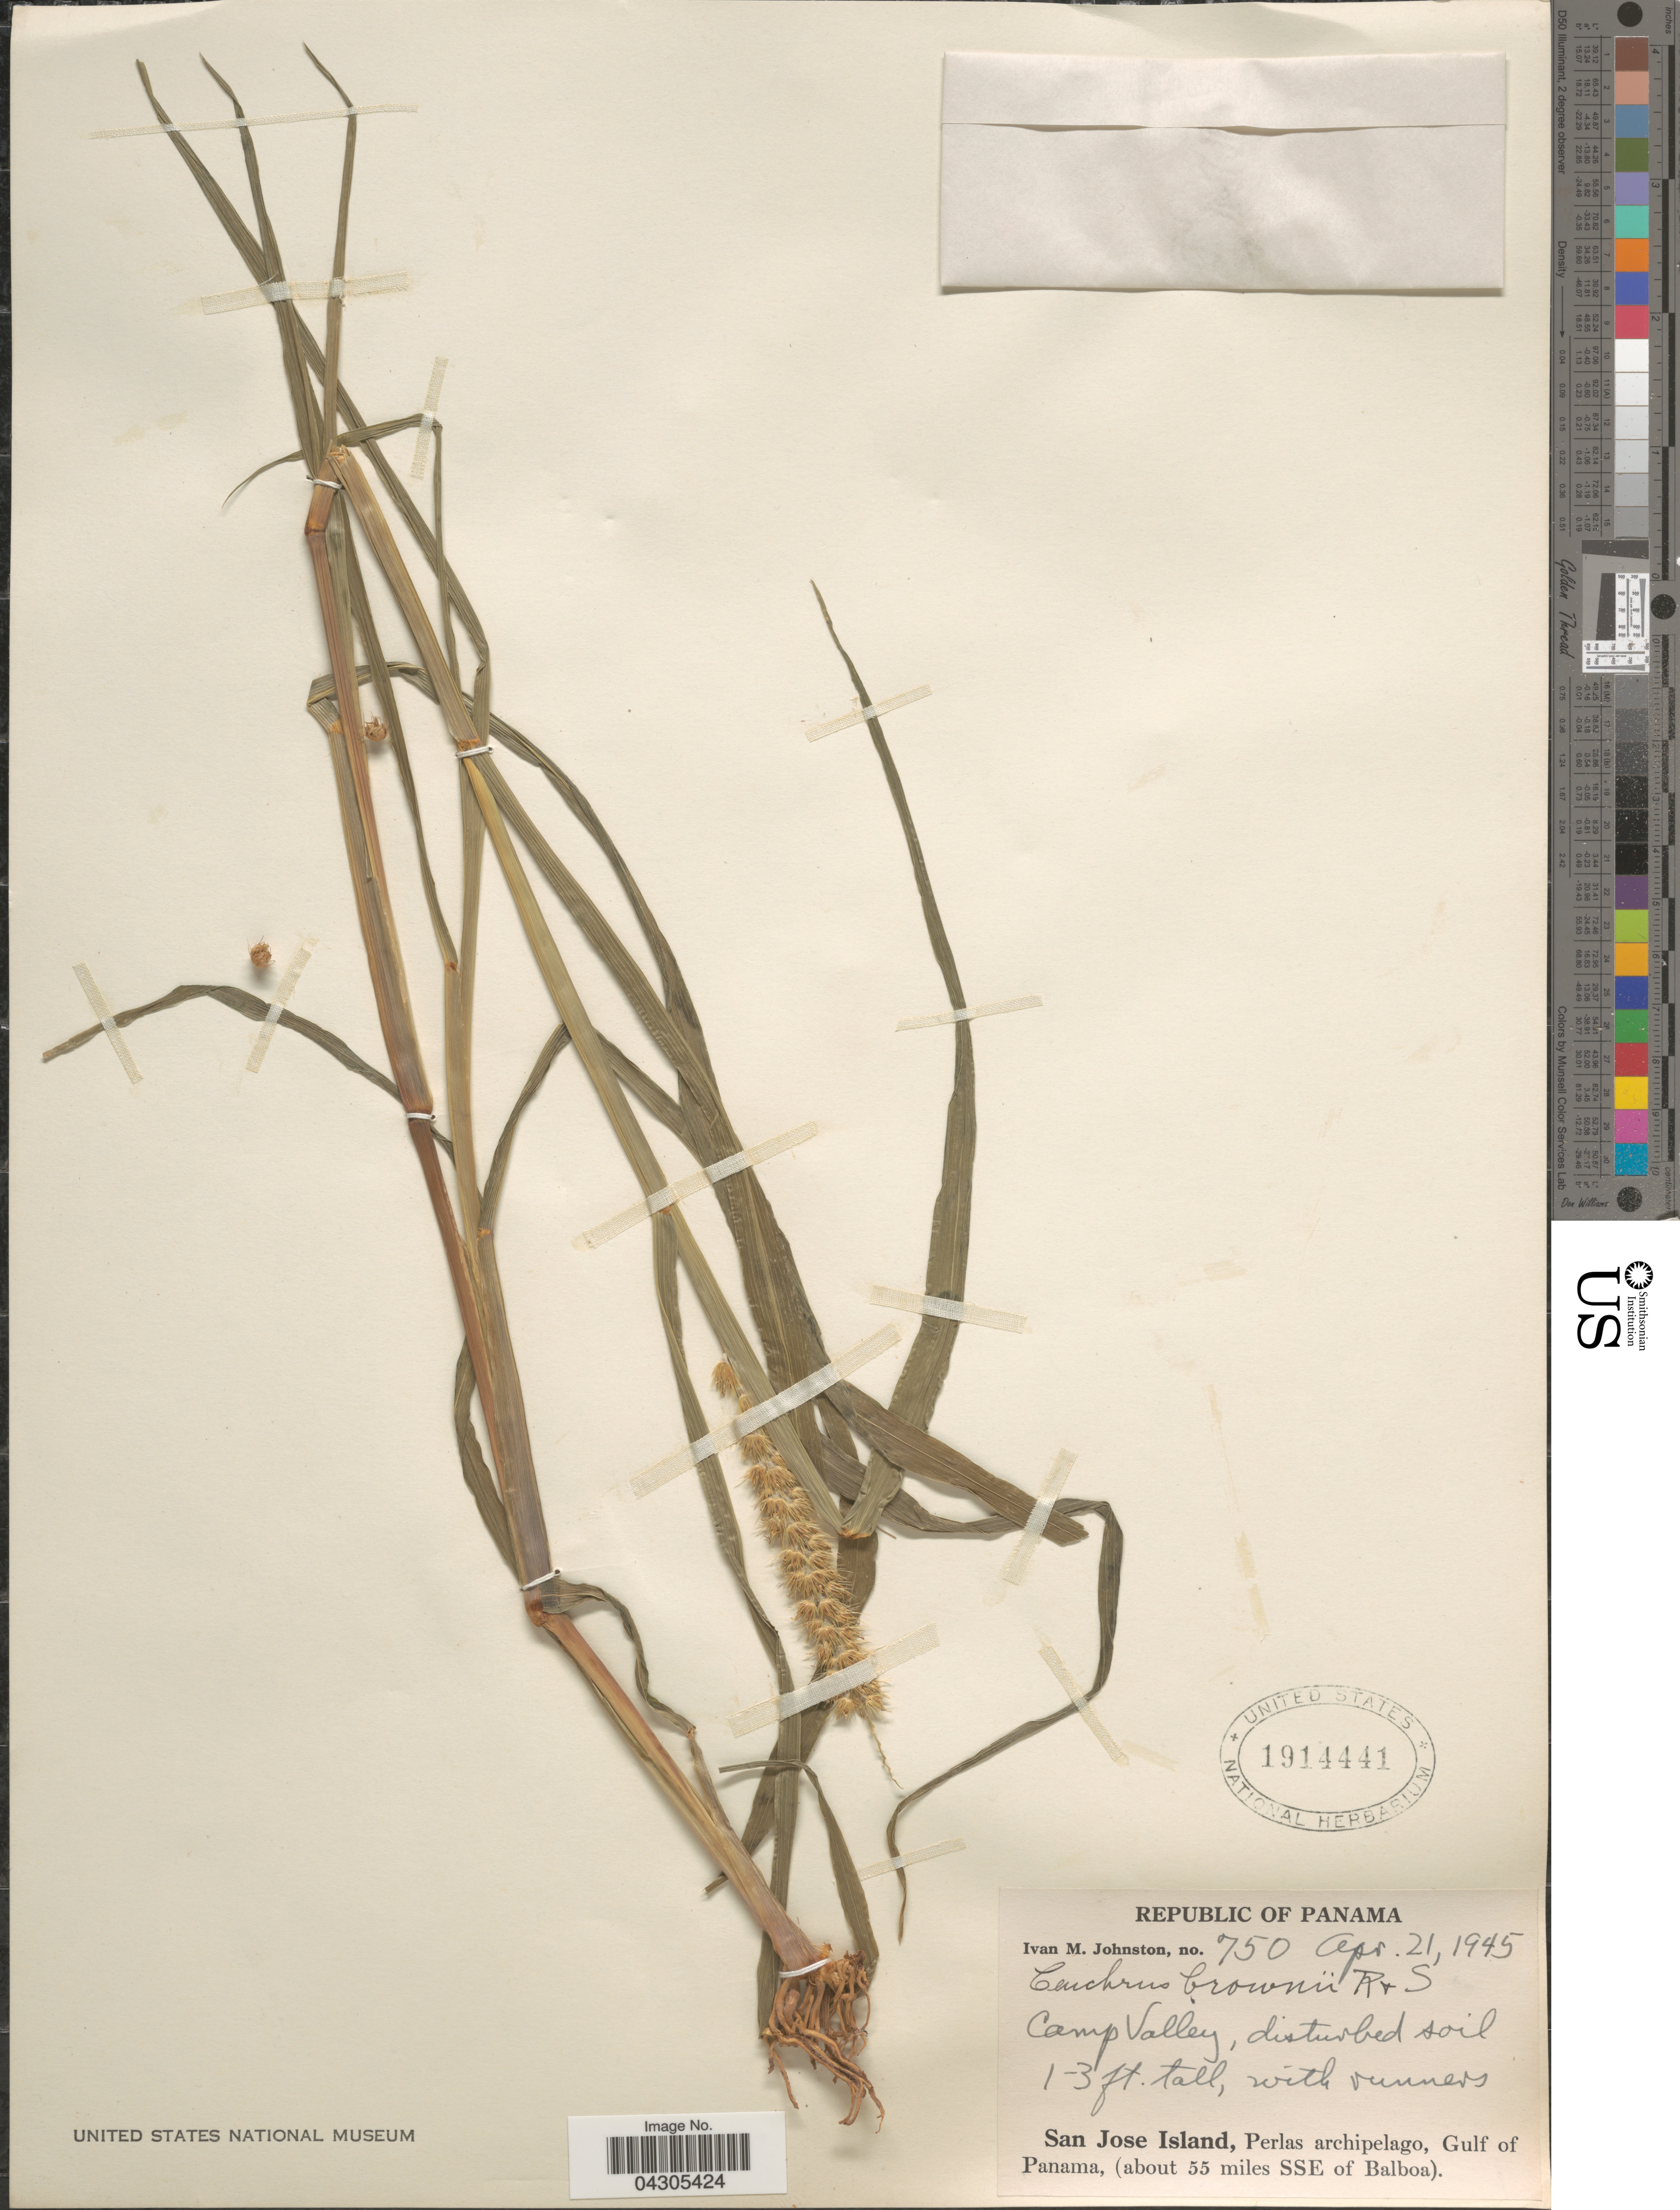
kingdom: Plantae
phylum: Tracheophyta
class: Liliopsida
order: Poales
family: Poaceae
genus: Cenchrus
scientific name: Cenchrus brownii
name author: Roem. & Schult.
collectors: I.M. Johnston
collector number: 750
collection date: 1945-04-21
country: Panama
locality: Republic of Panama. Camp Valley, disturbed soil. San Jose Island, Perlas archipelago, Gulf of Panama, (about 55 miles SSE of Balboa).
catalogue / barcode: US 1914441